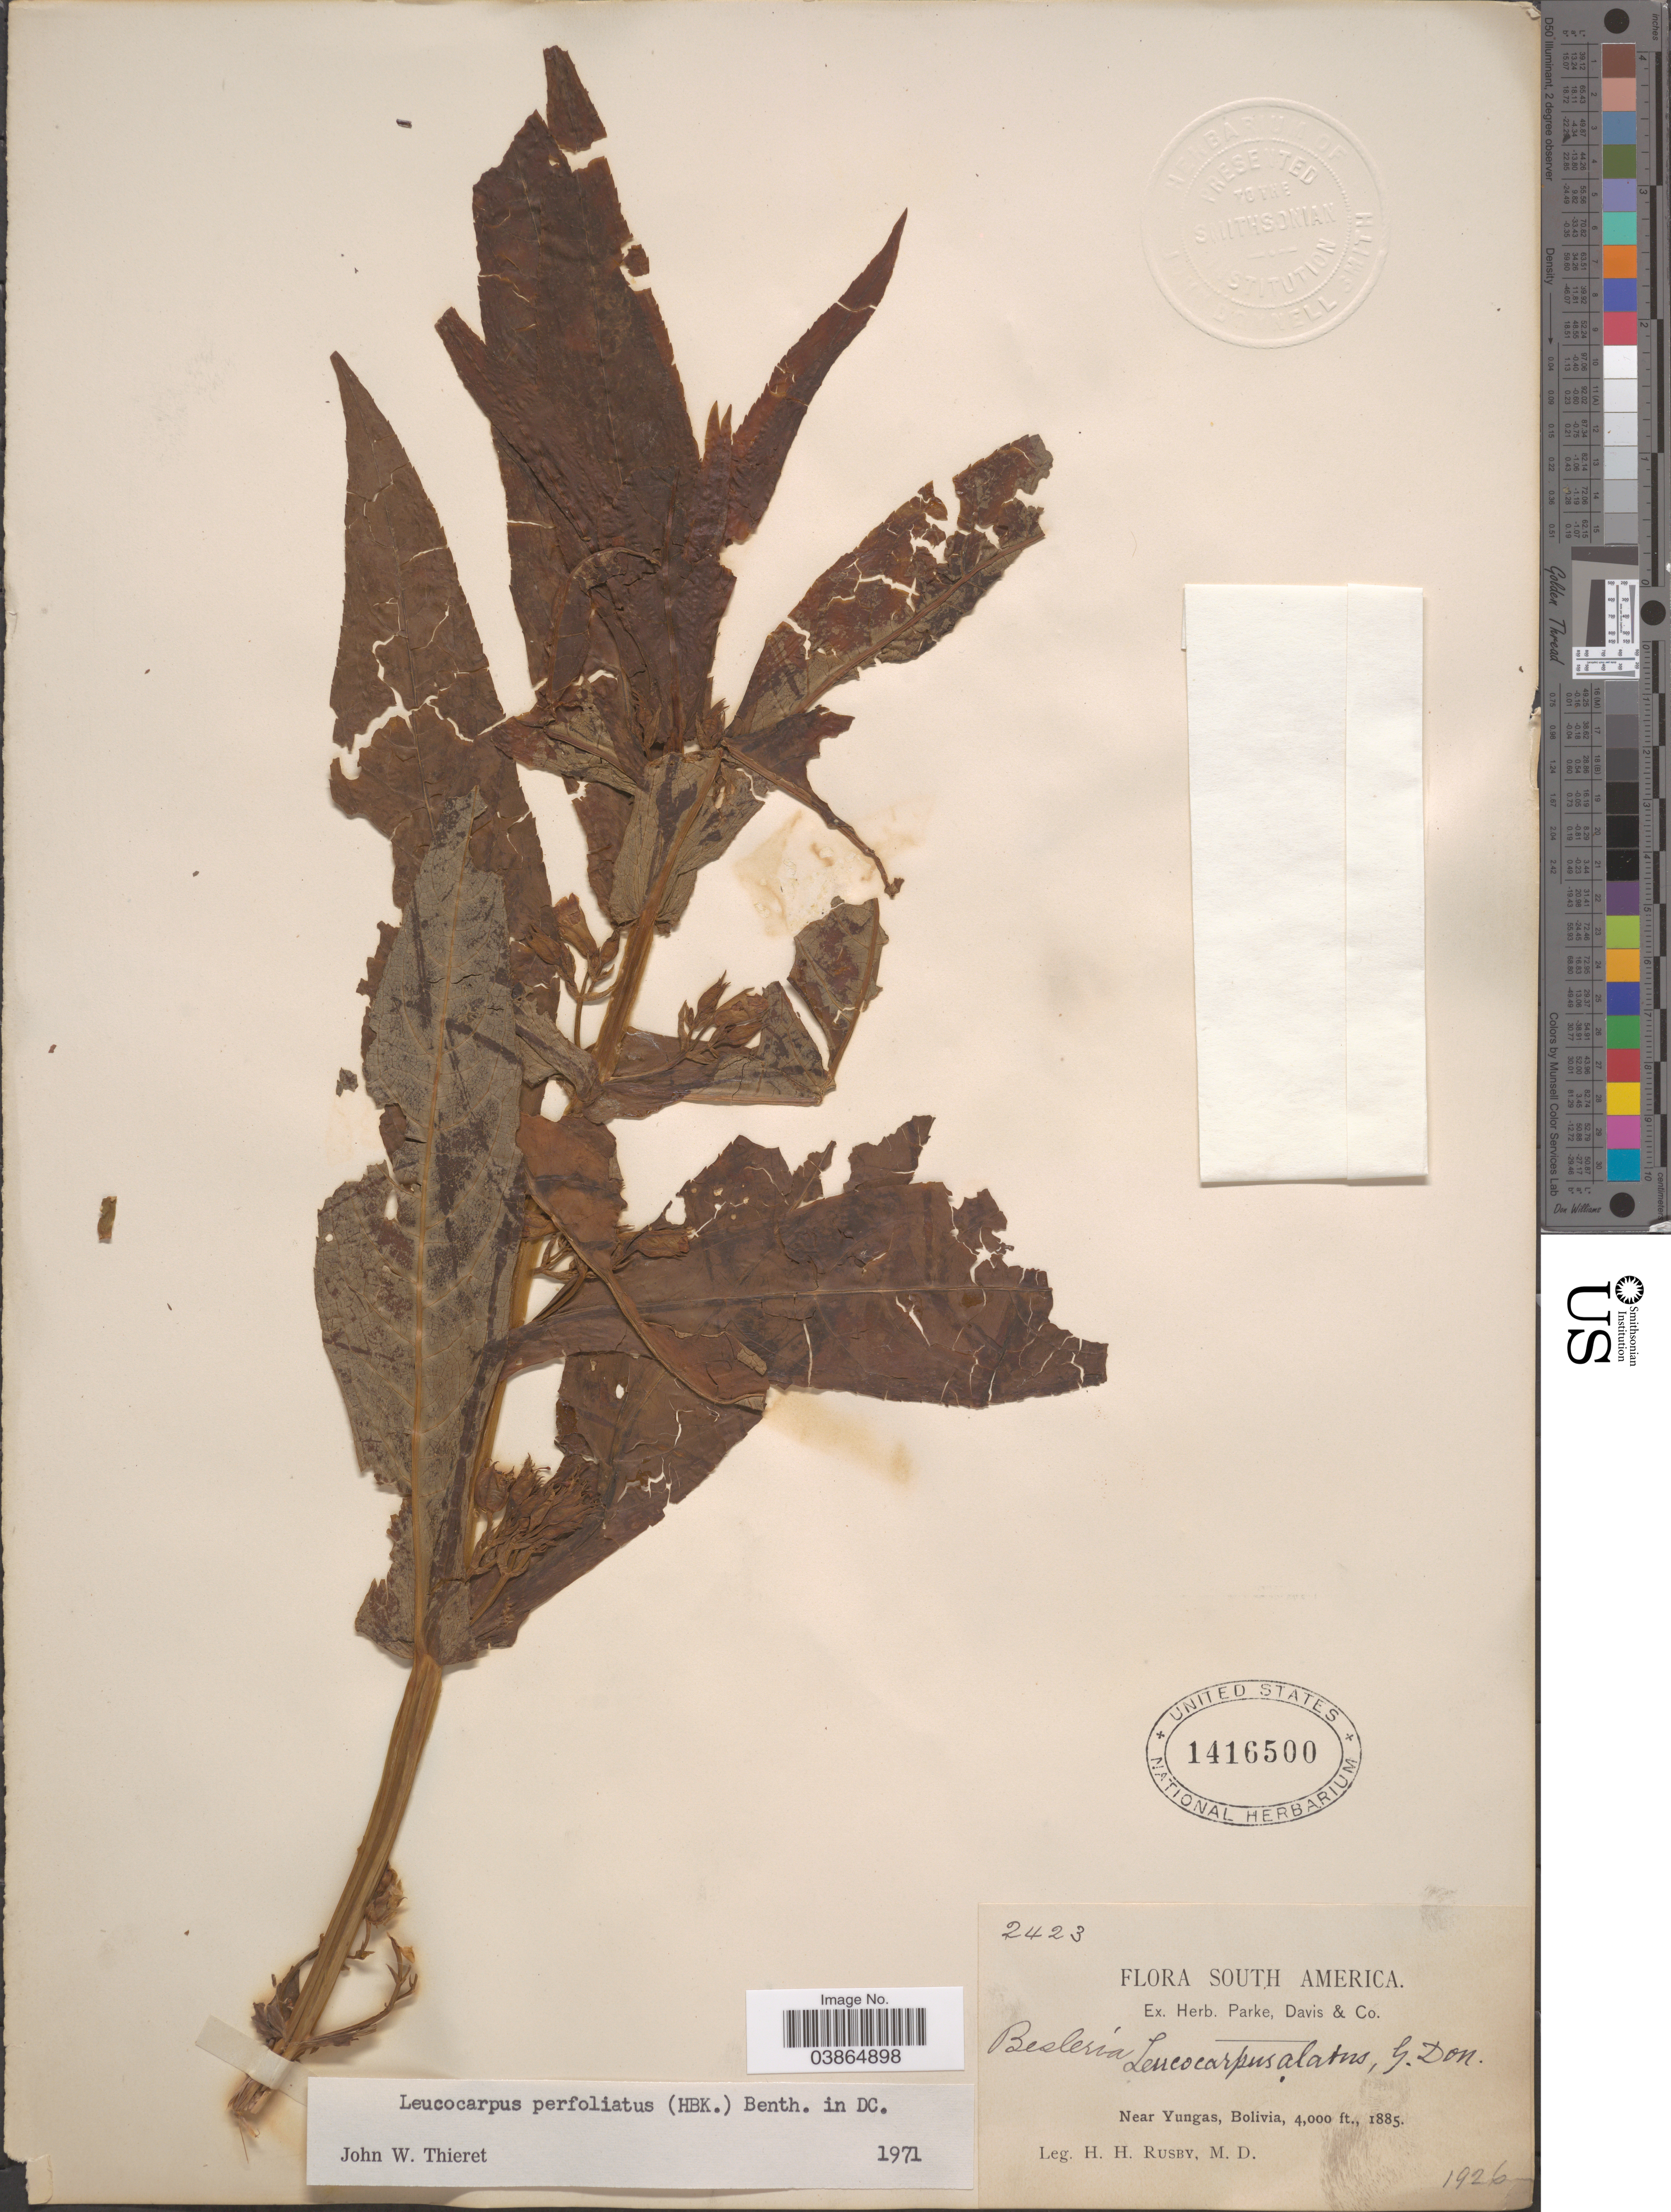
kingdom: Plantae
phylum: Tracheophyta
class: Magnoliopsida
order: Lamiales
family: Phrymaceae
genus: Leucocarpus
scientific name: Leucocarpus perfoliatus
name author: (Kunth) Benth.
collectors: H. H. Rusby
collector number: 2423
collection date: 1885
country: Bolivia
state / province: La Paz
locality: Near Yungas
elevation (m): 1219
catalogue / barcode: US 1416500